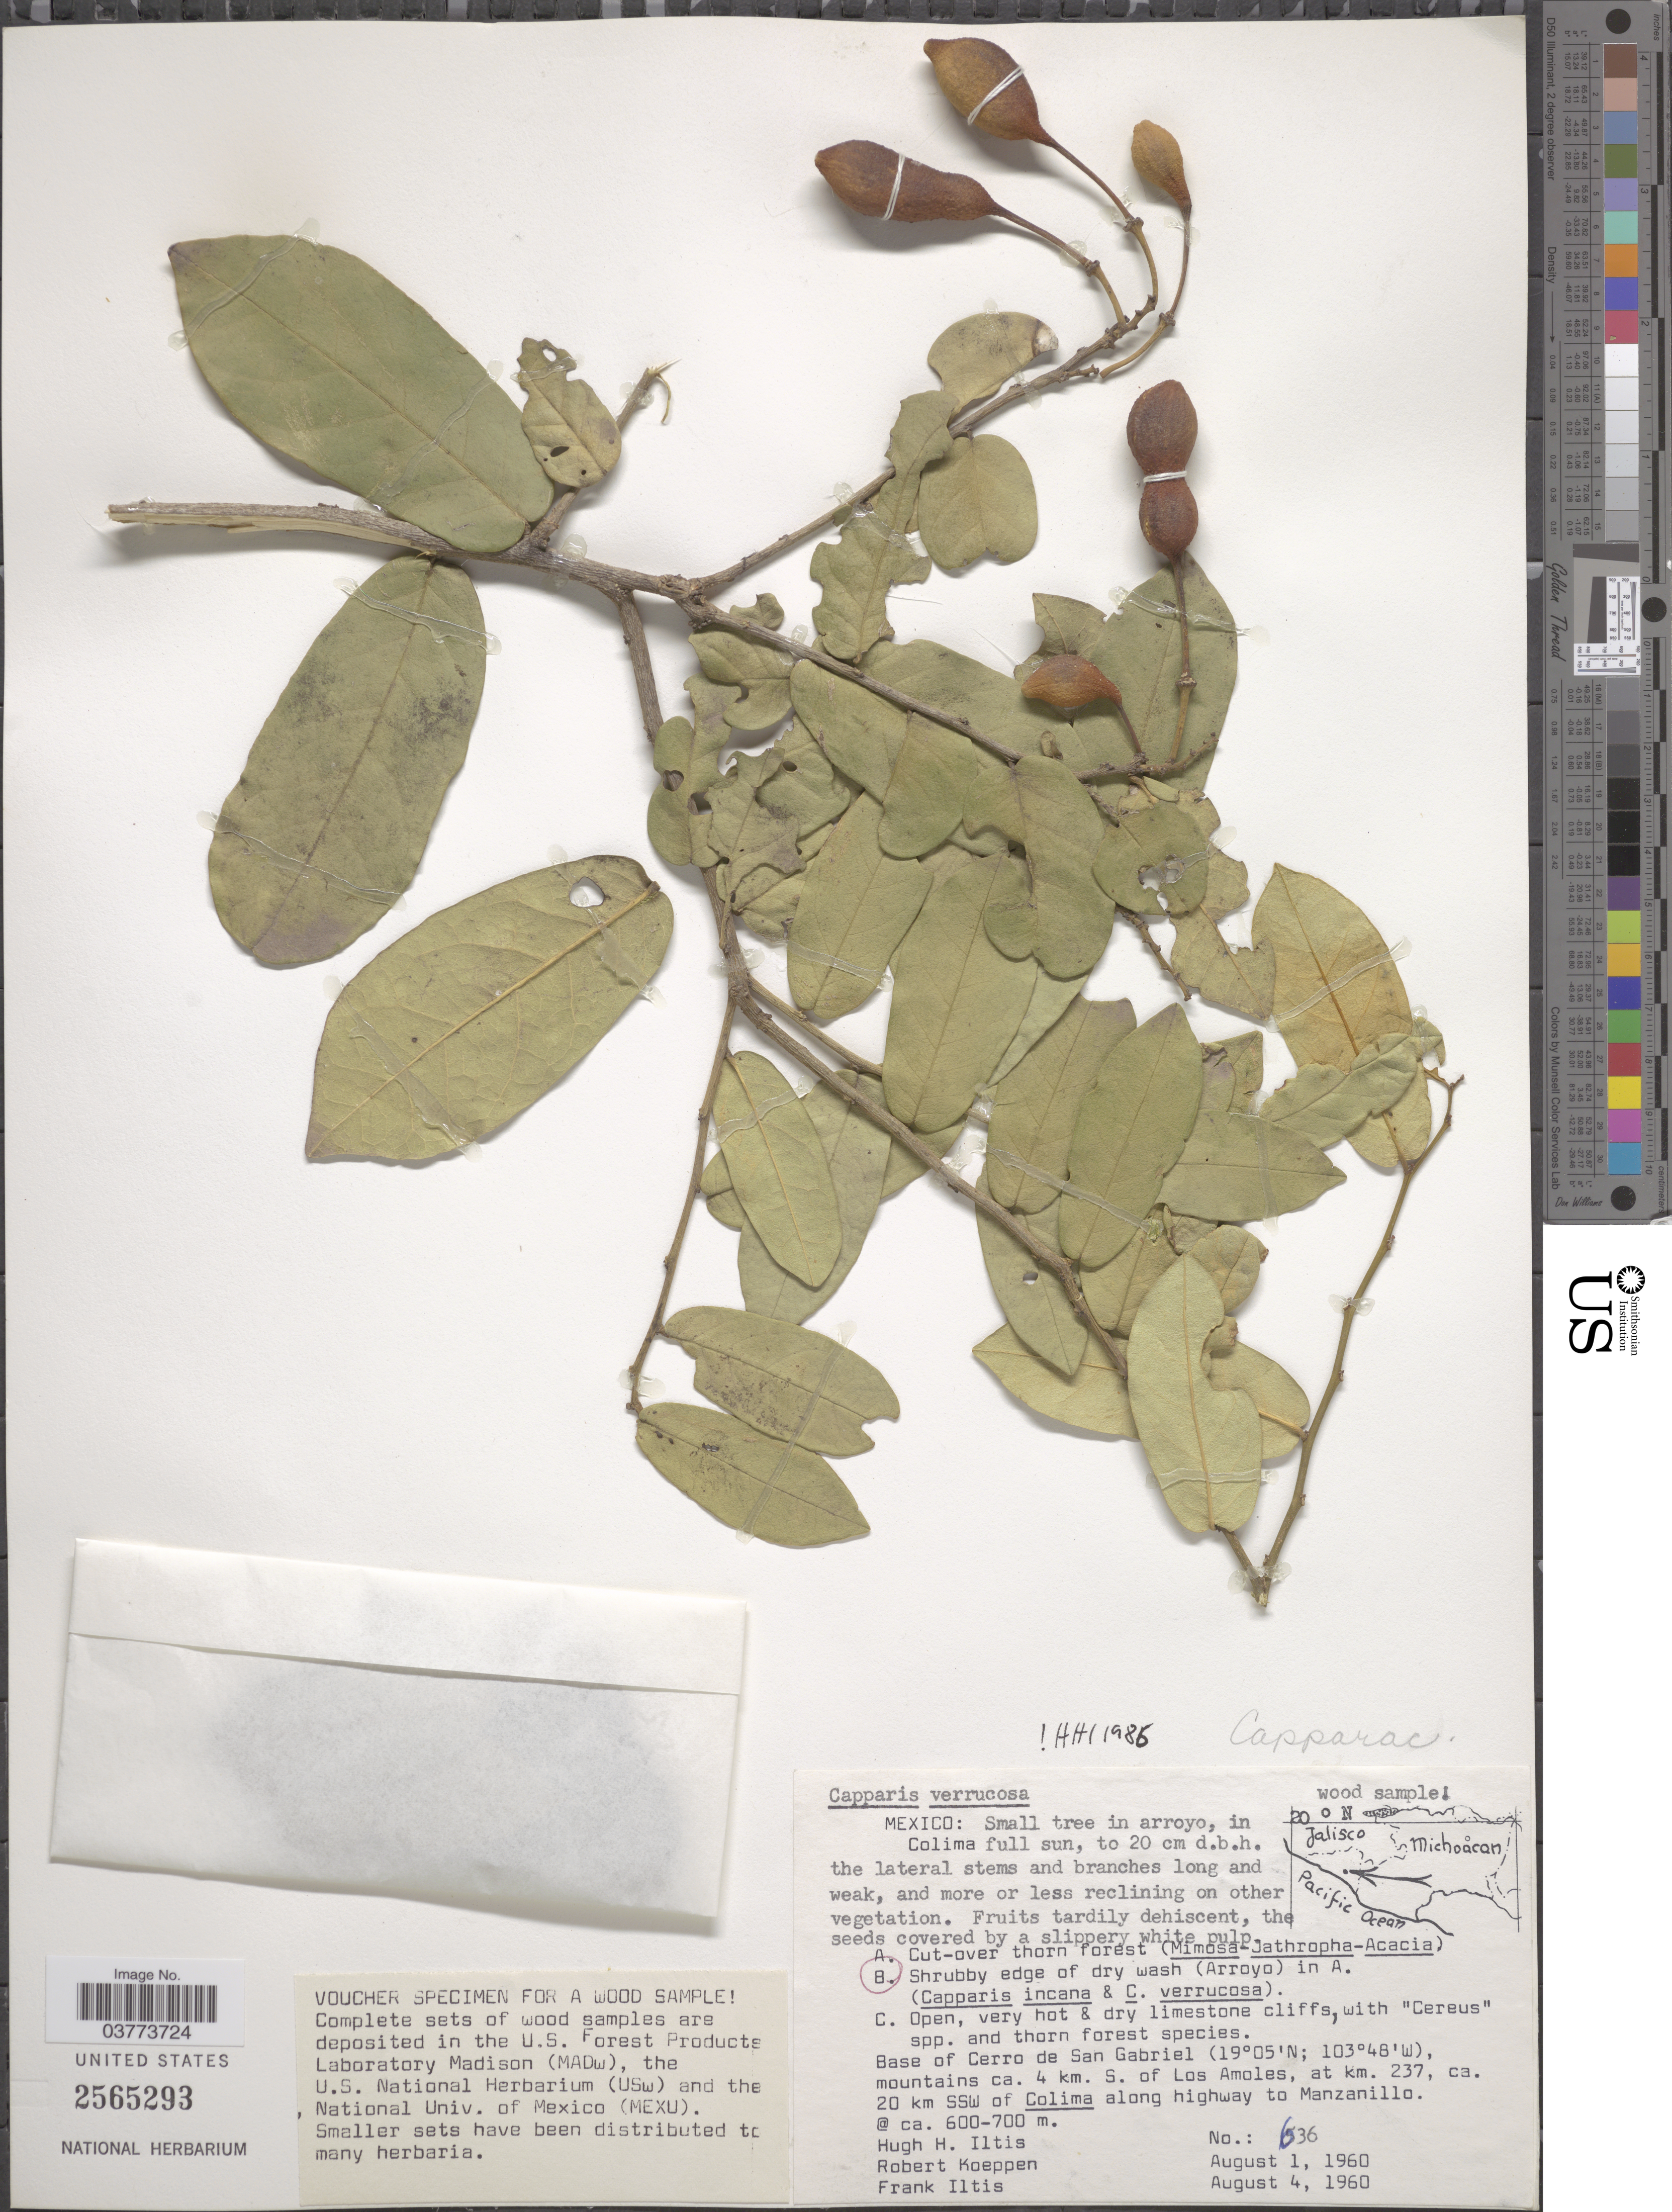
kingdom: Plantae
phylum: Tracheophyta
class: Magnoliopsida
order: Brassicales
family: Capparaceae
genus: Cynophalla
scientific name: Cynophalla verrucosa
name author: (Jacq.) J. Presl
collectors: H. Iltis, R. C. Koeppen & F. S. Iltis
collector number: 636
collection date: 1960-08-01/1960-08-04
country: Mexico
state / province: Colima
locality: Base of Cerro de San Gabriel, mountains ca. 4 km. S. of Los Amoles, at km. 237, ca. 20 km SSW of Colima along highway to Manzanillo.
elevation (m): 600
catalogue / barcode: US 2565293